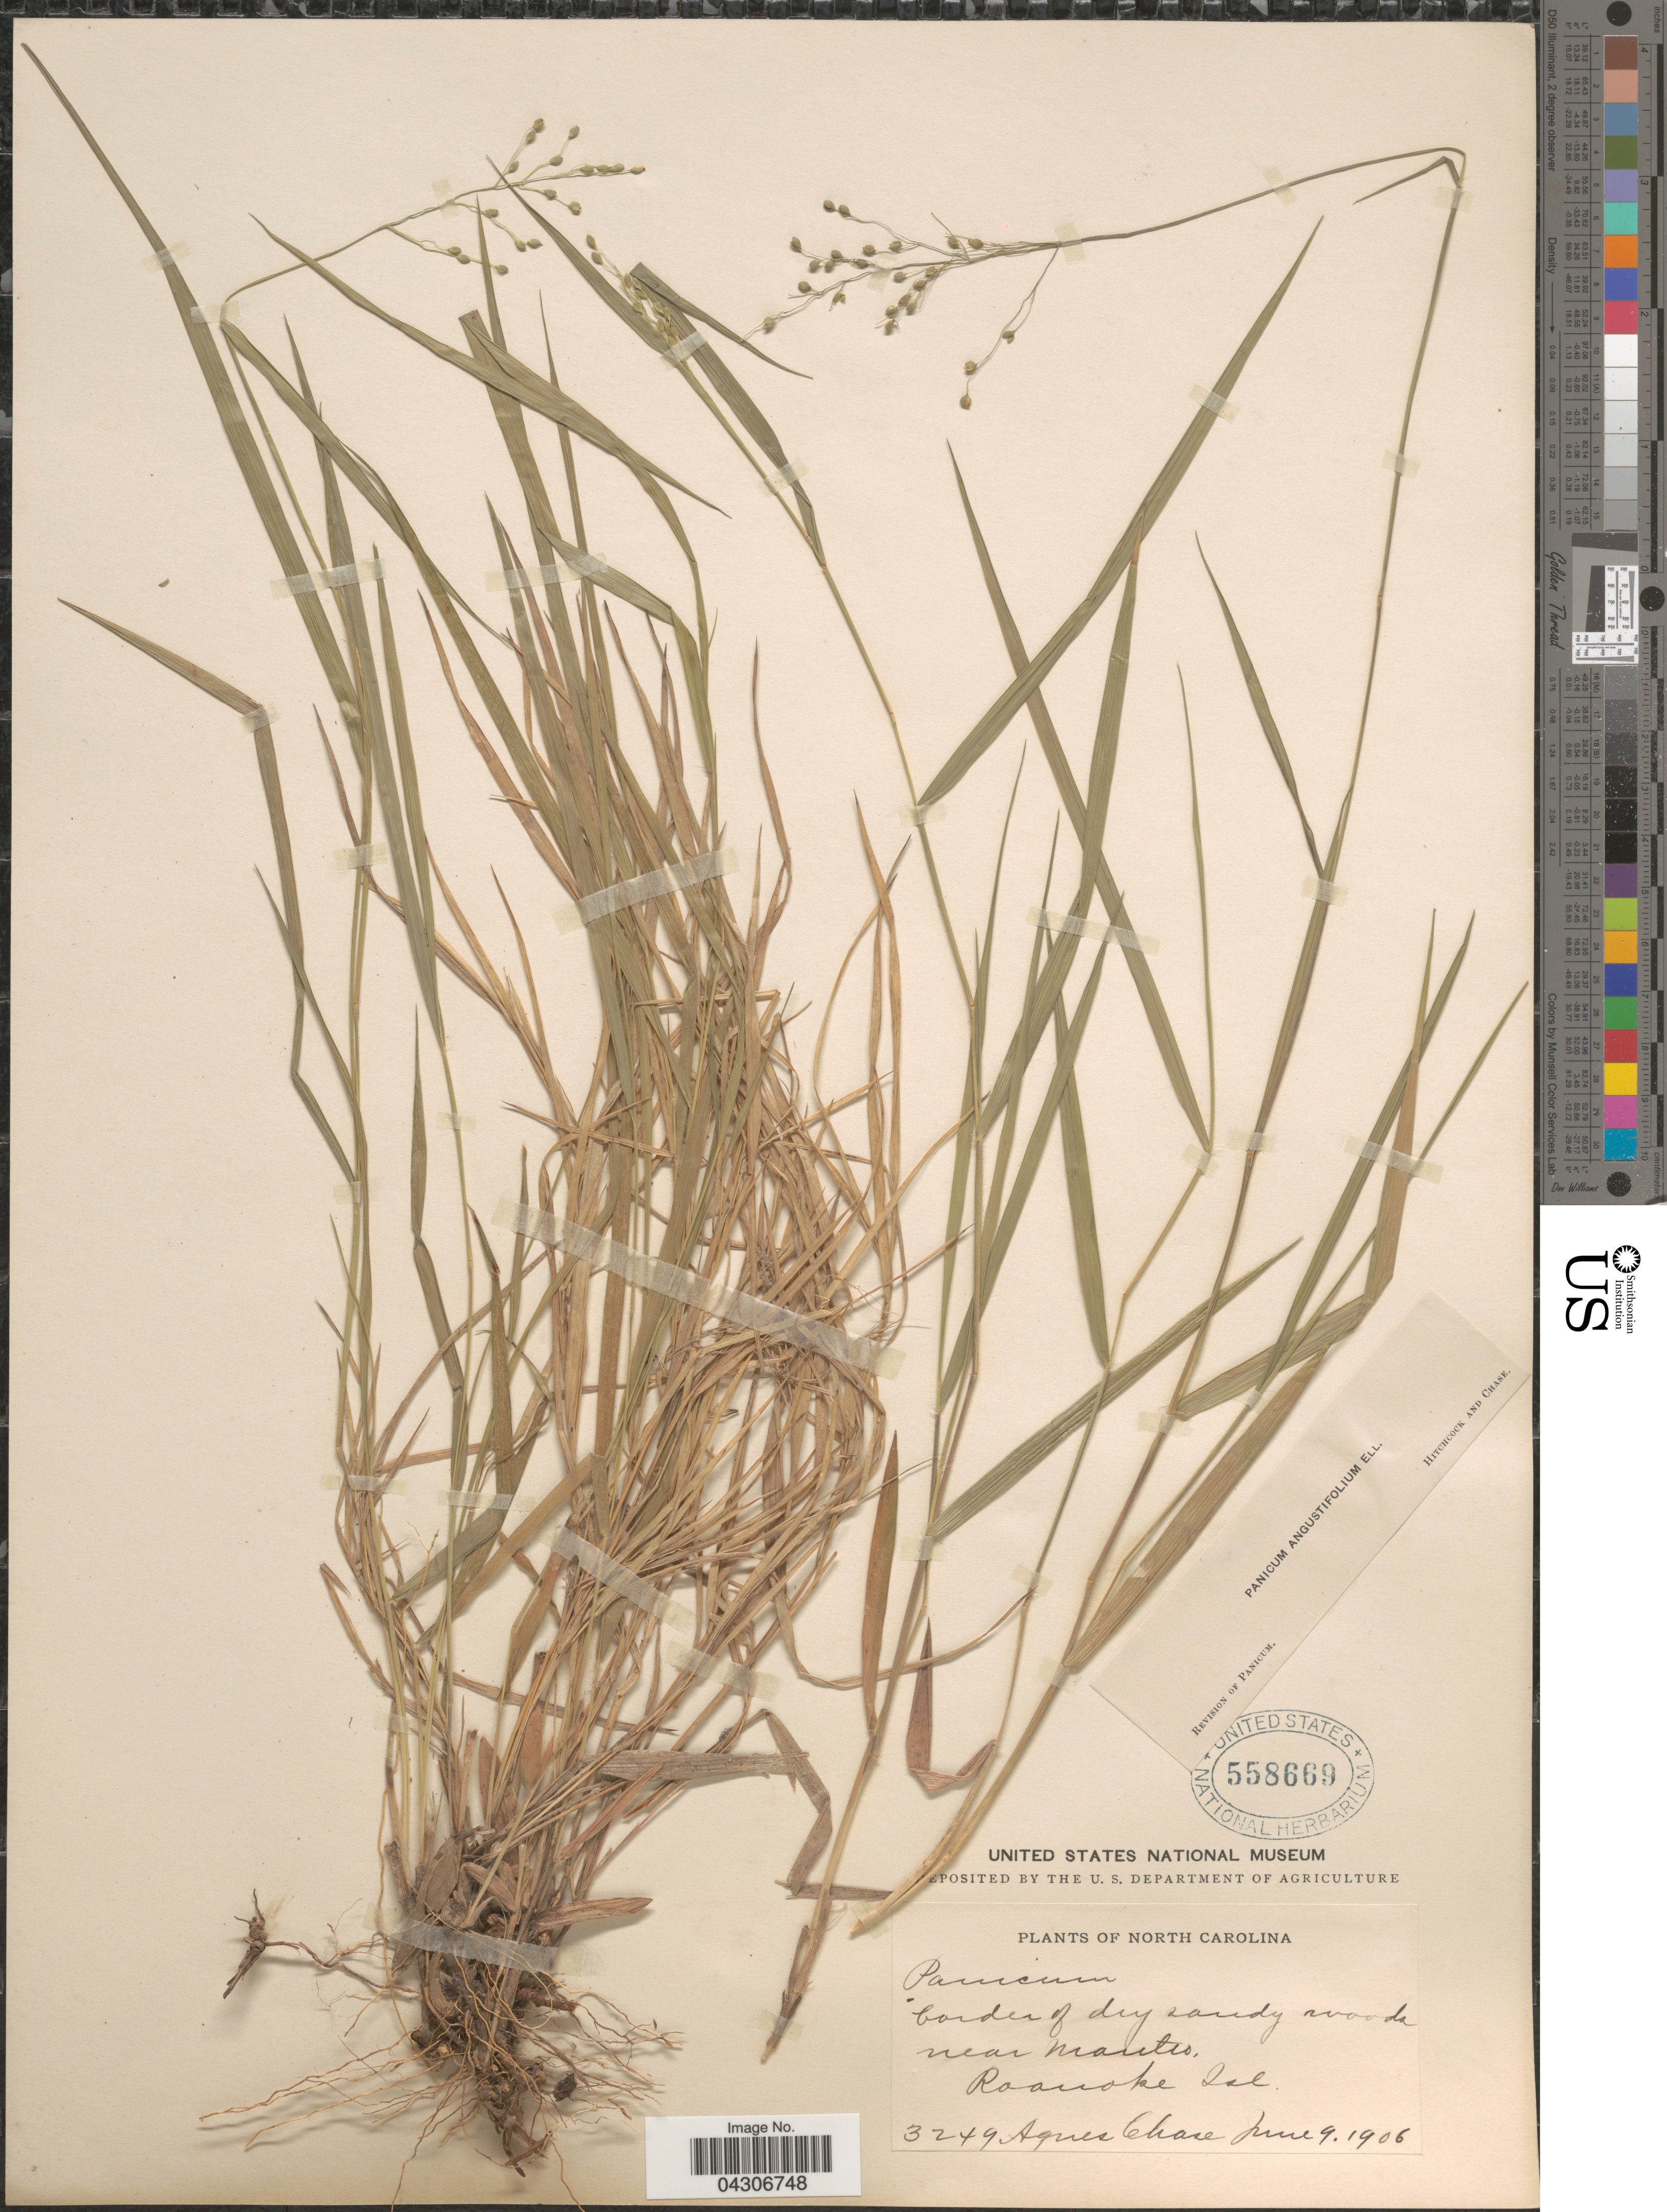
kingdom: Plantae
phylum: Tracheophyta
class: Liliopsida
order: Poales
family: Poaceae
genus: Dichanthelium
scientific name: Dichanthelium aciculare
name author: (Desv. ex Poir.) Gould & C.A. Clark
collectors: A. Chase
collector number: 3249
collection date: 1906-06-09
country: United States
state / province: North Carolina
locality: Near Manteo, Roanoke Isl.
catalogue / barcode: US 558669